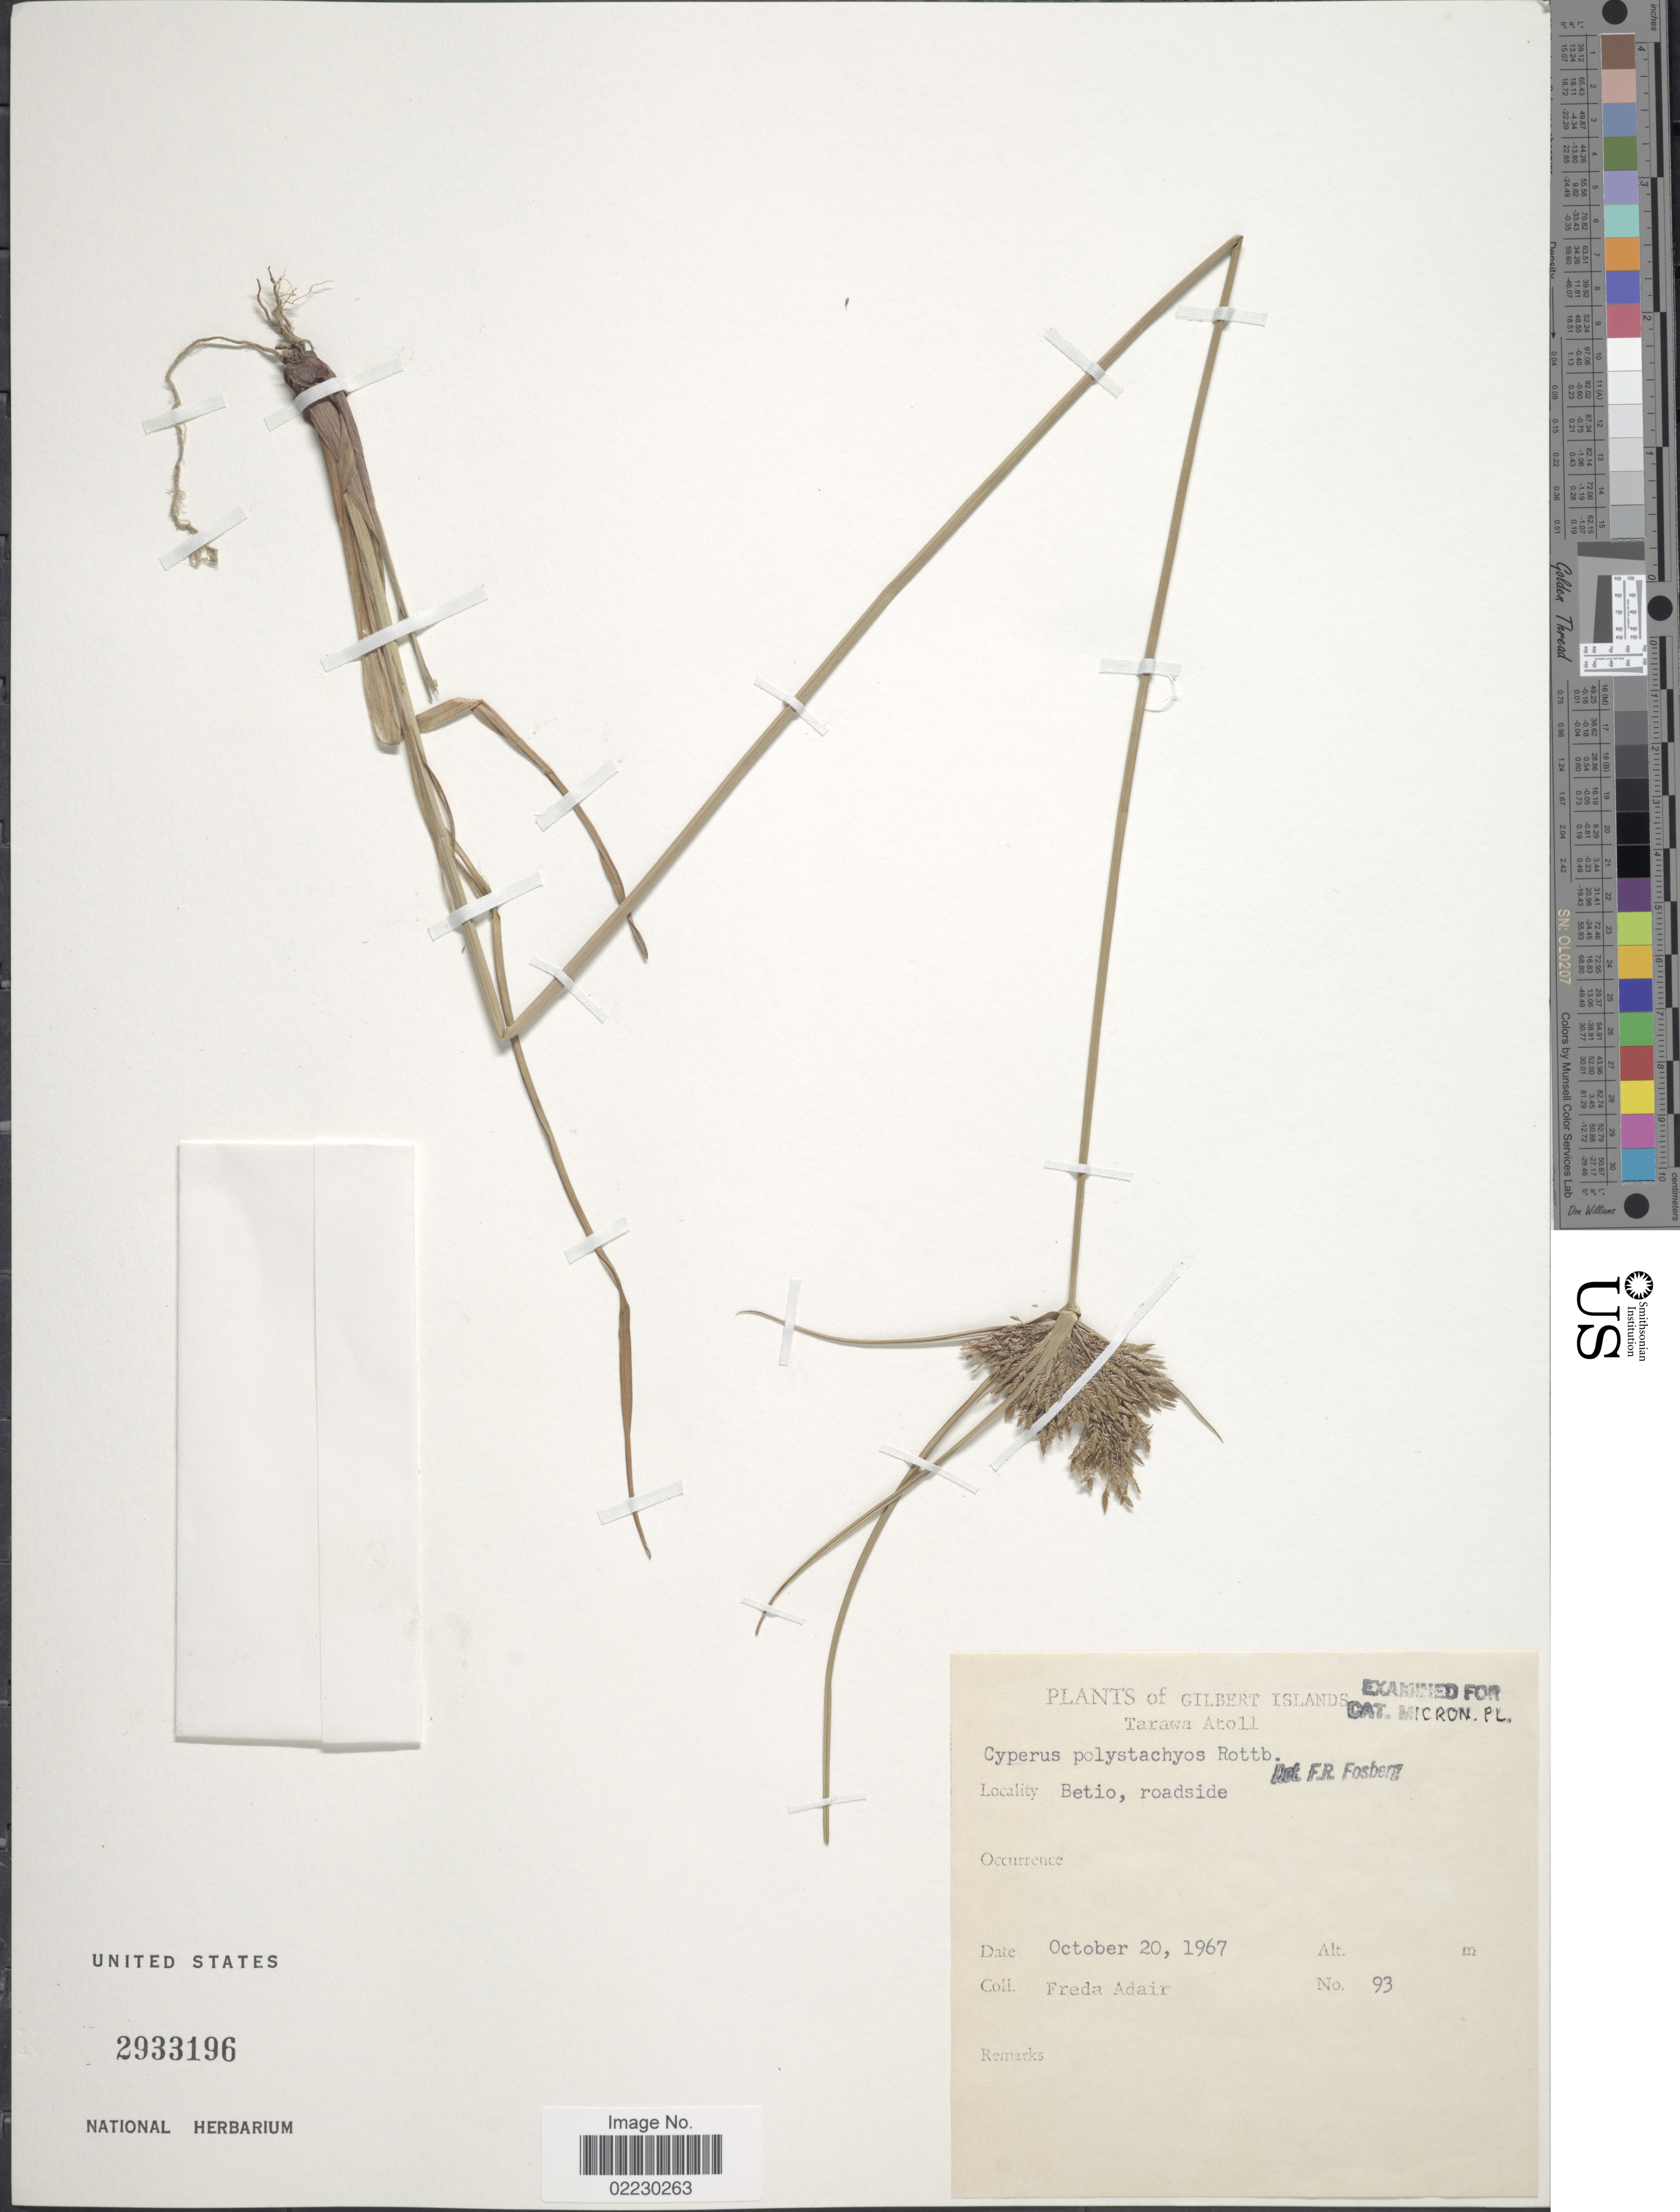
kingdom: Plantae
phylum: Tracheophyta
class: Liliopsida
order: Poales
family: Cyperaceae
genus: Cyperus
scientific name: Cyperus polystachyos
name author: Rottb.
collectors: F. Adair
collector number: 93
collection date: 1967-10-20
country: Kiribati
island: Tarawa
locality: Gilbert Islands, Tarawa Atoll, Betio, roadside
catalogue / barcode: US 2933196